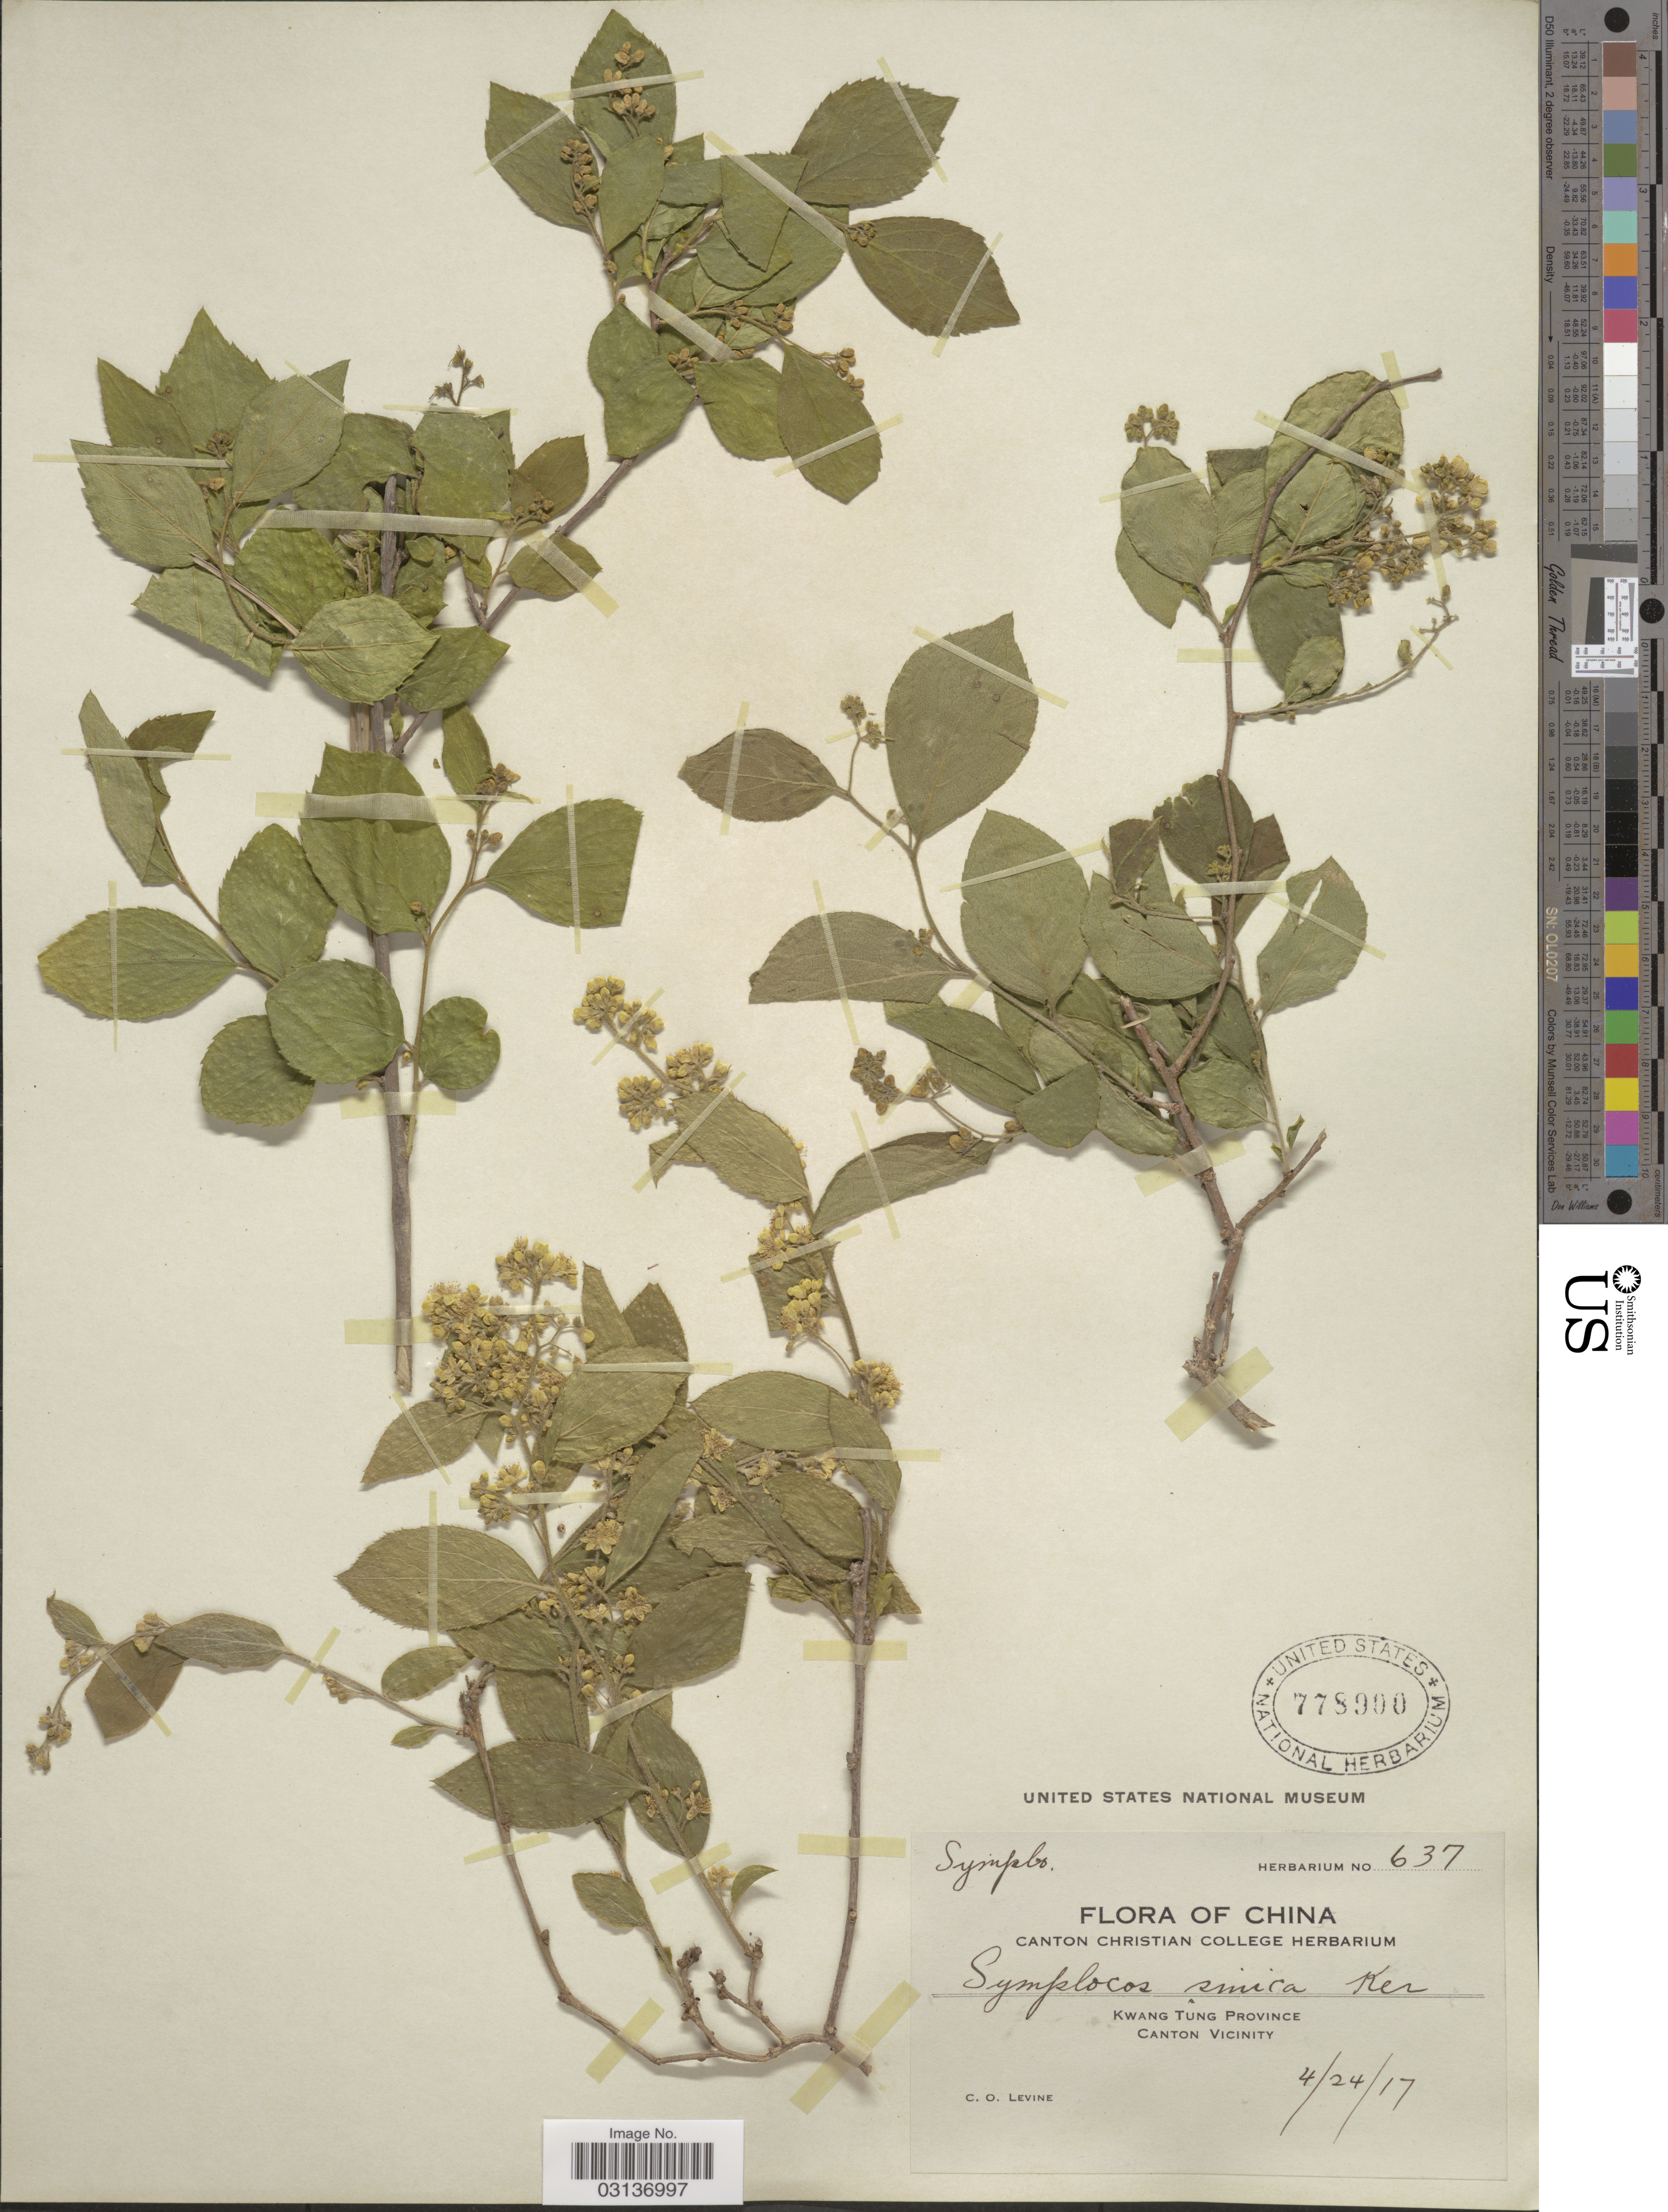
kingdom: Plantae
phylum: Tracheophyta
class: Magnoliopsida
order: Ericales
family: Symplocaceae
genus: Symplocos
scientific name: Symplocos paniculata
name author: Miq.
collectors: C. O. Levine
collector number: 637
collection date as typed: Transcribed d/m/y: 24/4/17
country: China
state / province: Guangdong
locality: Kwang Tung Province. Canton Vicinity.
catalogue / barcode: US 778900